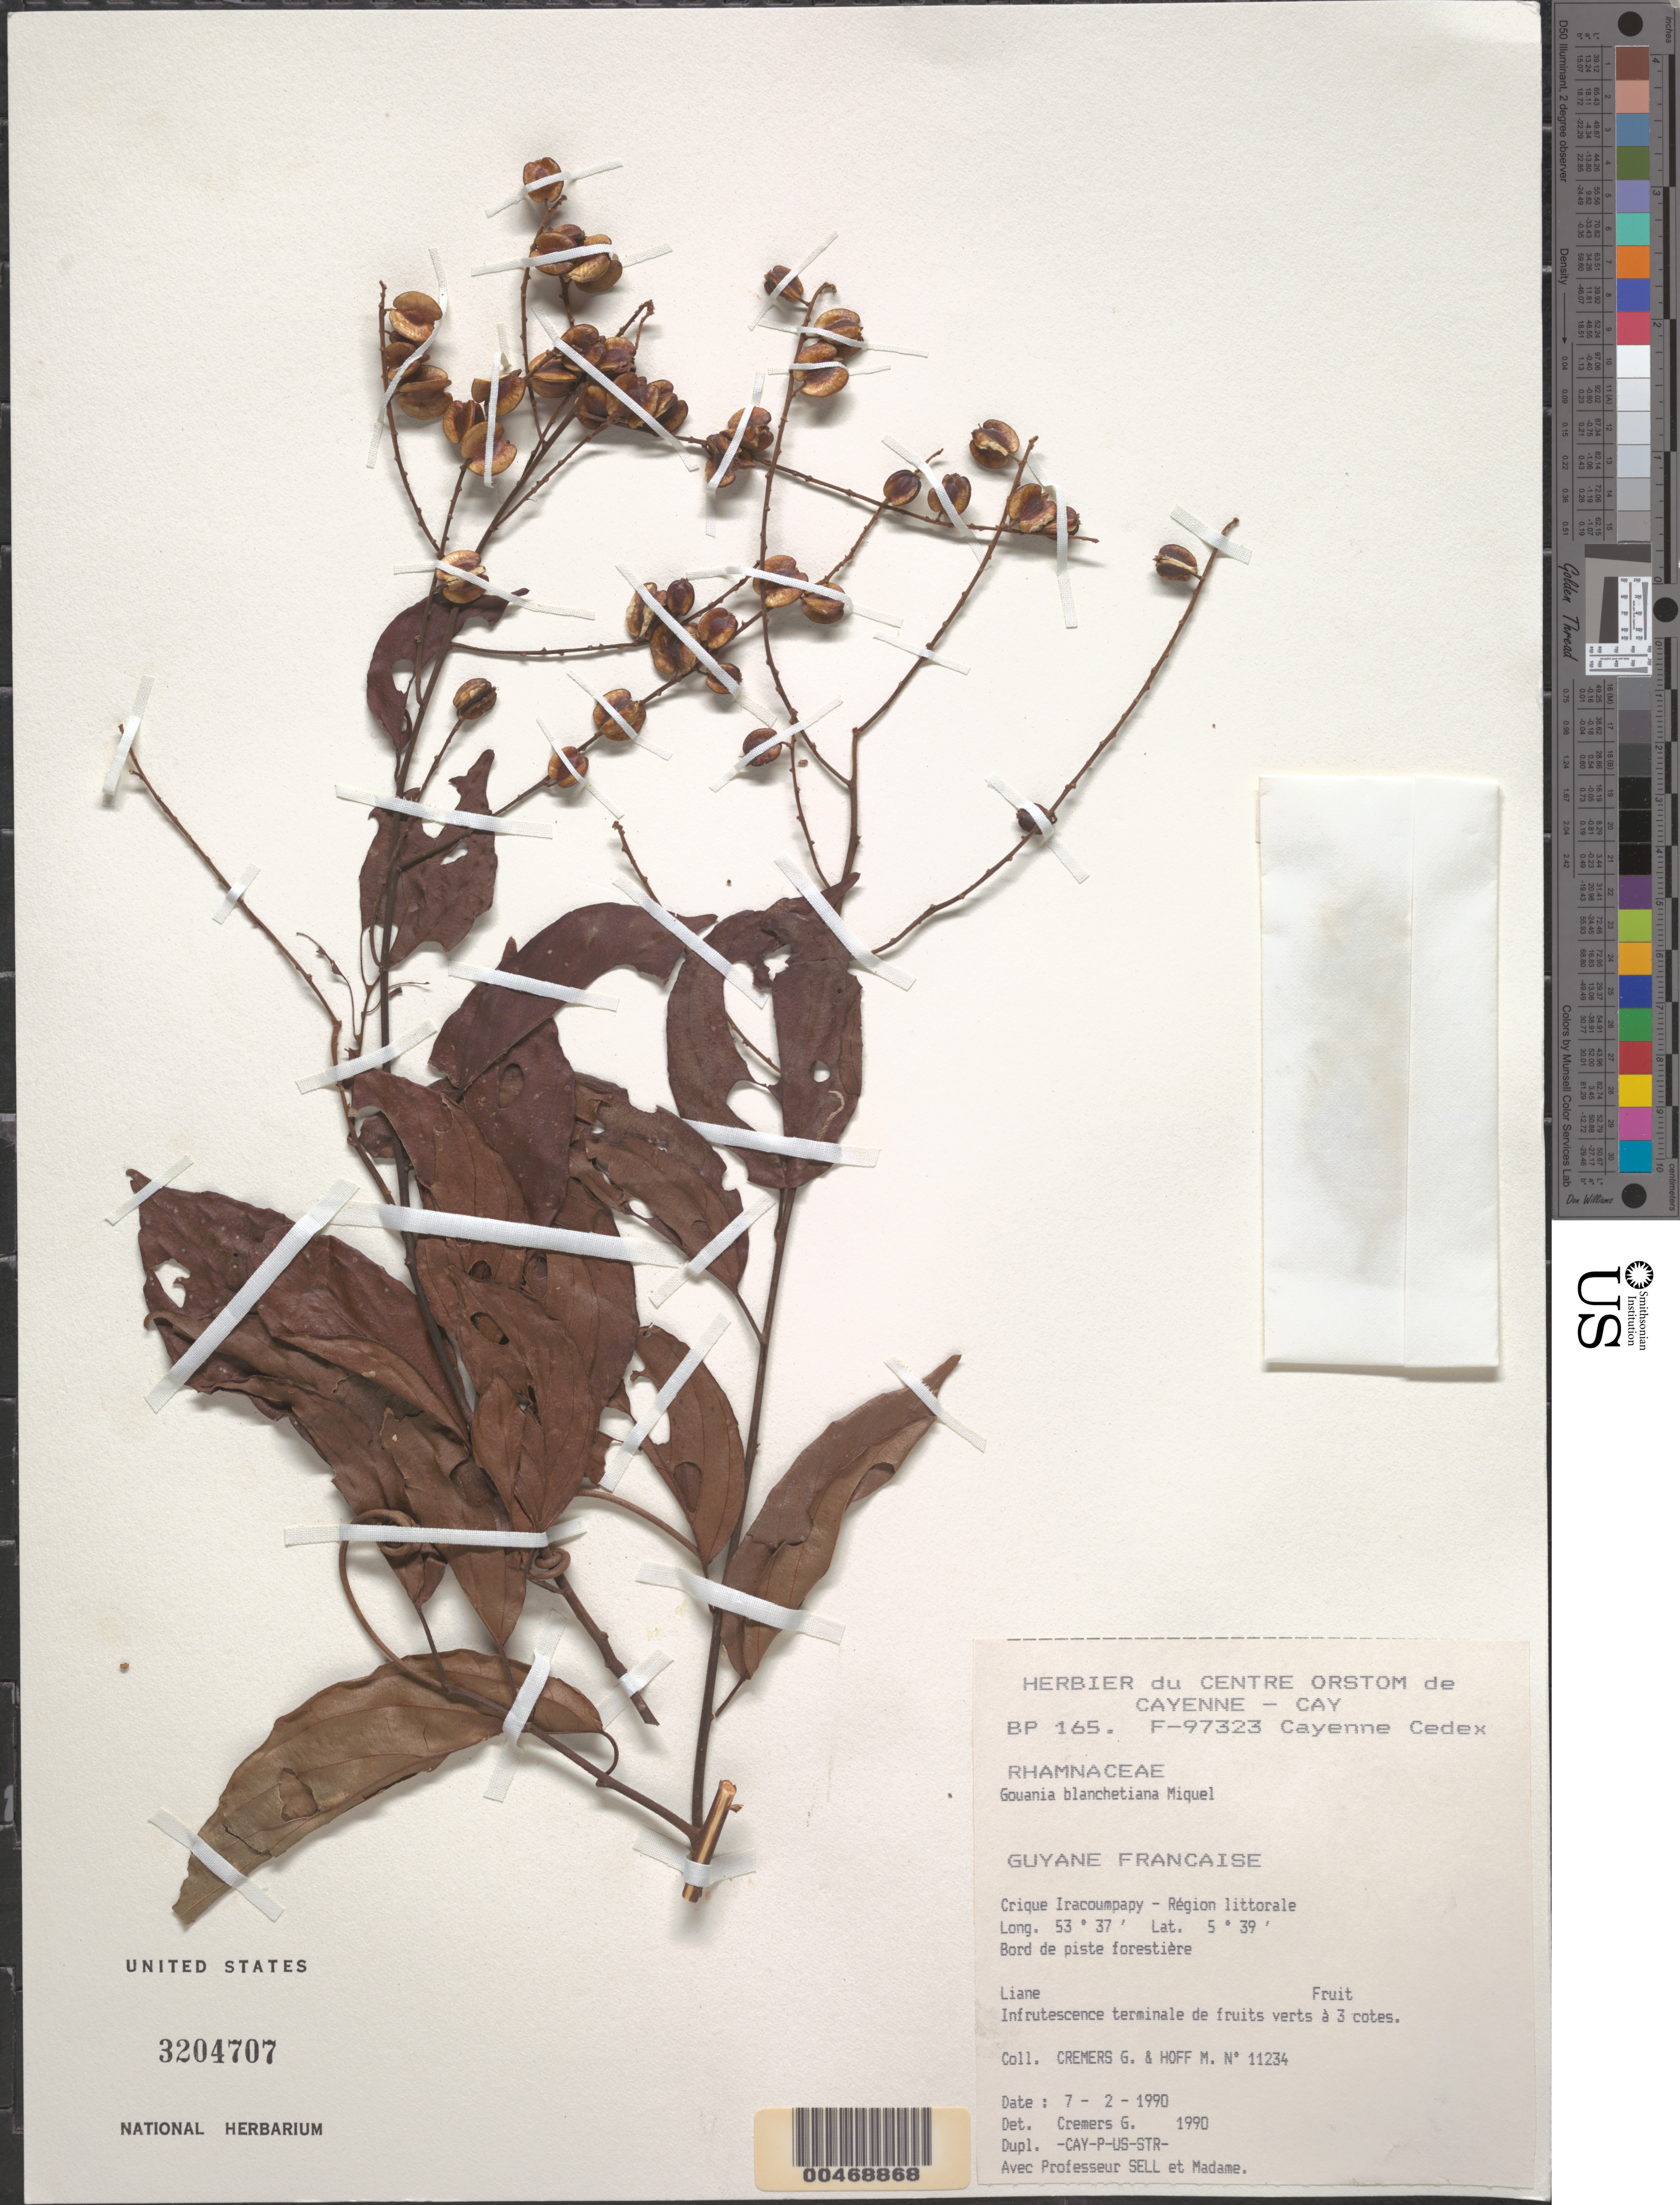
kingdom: Plantae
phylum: Tracheophyta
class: Magnoliopsida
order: Rosales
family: Rhamnaceae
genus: Gouania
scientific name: Gouania blanchetiana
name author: Miq.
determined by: Cremers, Georges A.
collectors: G. Cremers & M. Hoff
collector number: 11234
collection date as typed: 7-Feb-90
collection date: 1990-02-07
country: French Guiana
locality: Crique Iracoumpapy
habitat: Forest trail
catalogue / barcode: US 3204707